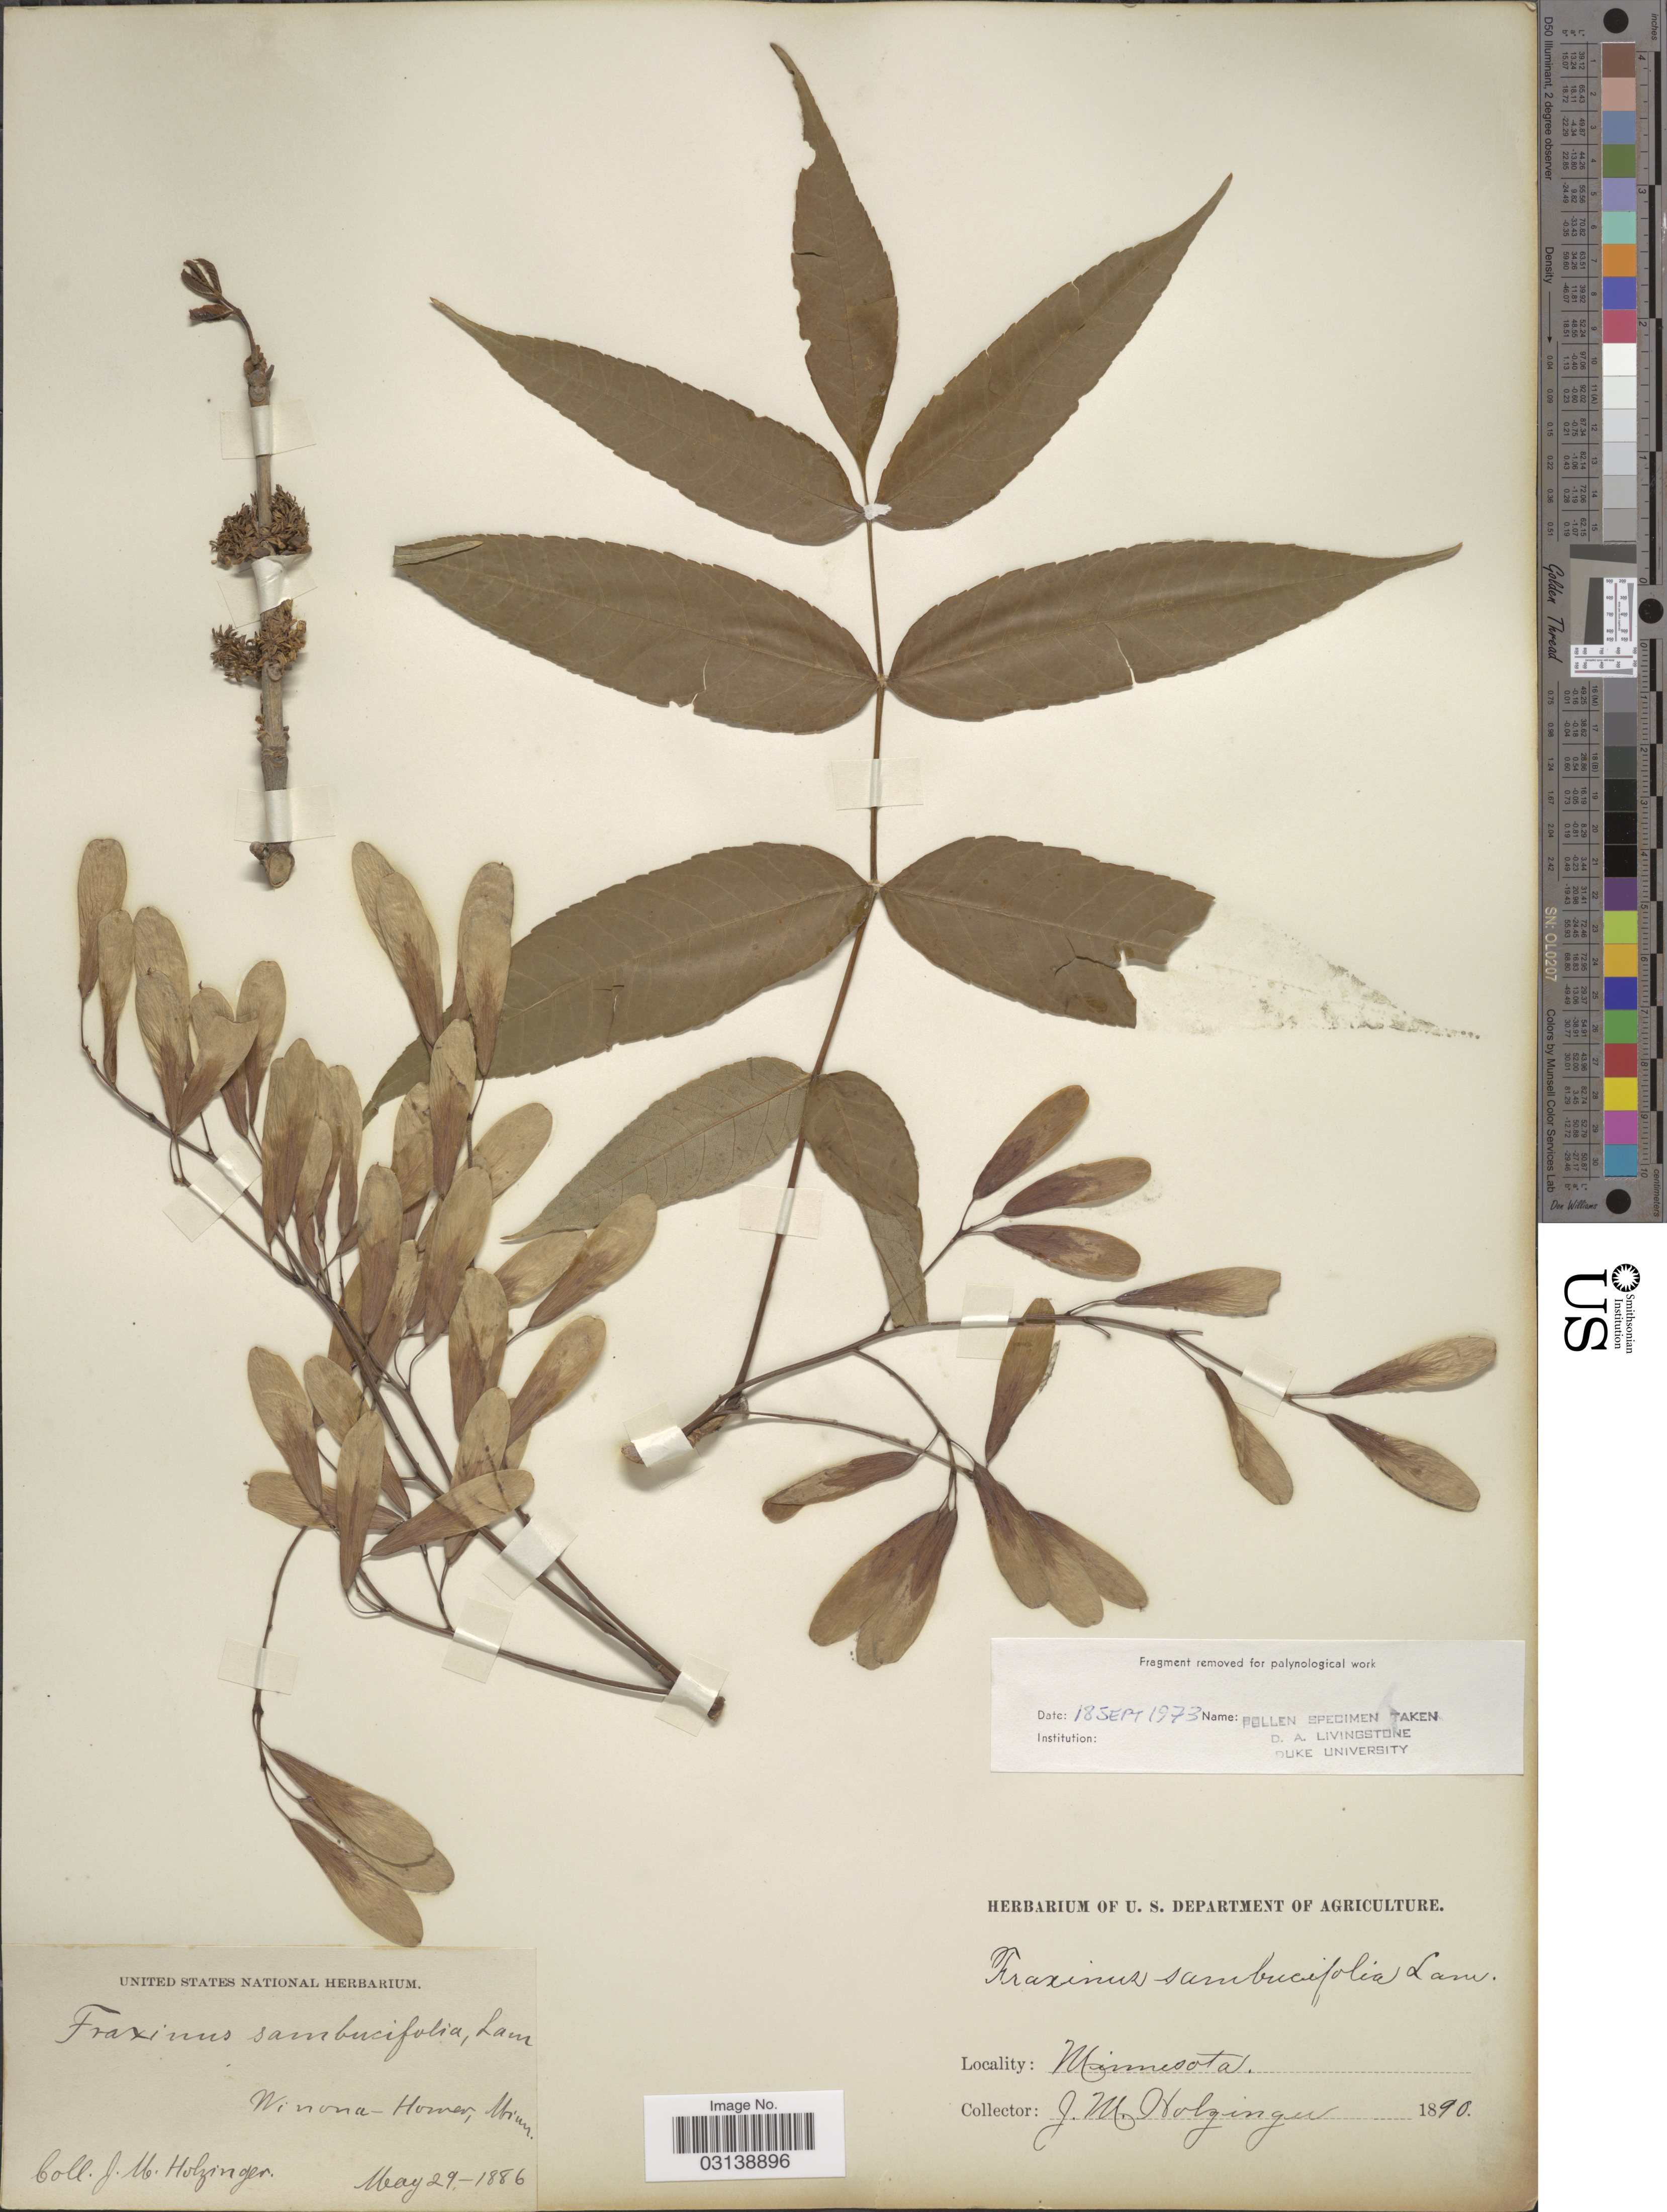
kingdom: Plantae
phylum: Tracheophyta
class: Magnoliopsida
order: Lamiales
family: Oleaceae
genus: Fraxinus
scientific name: Fraxinus nigra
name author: Marshall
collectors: J. M. Holzinger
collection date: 1886-05-29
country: United States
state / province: Minnesota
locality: Winona - Homer.